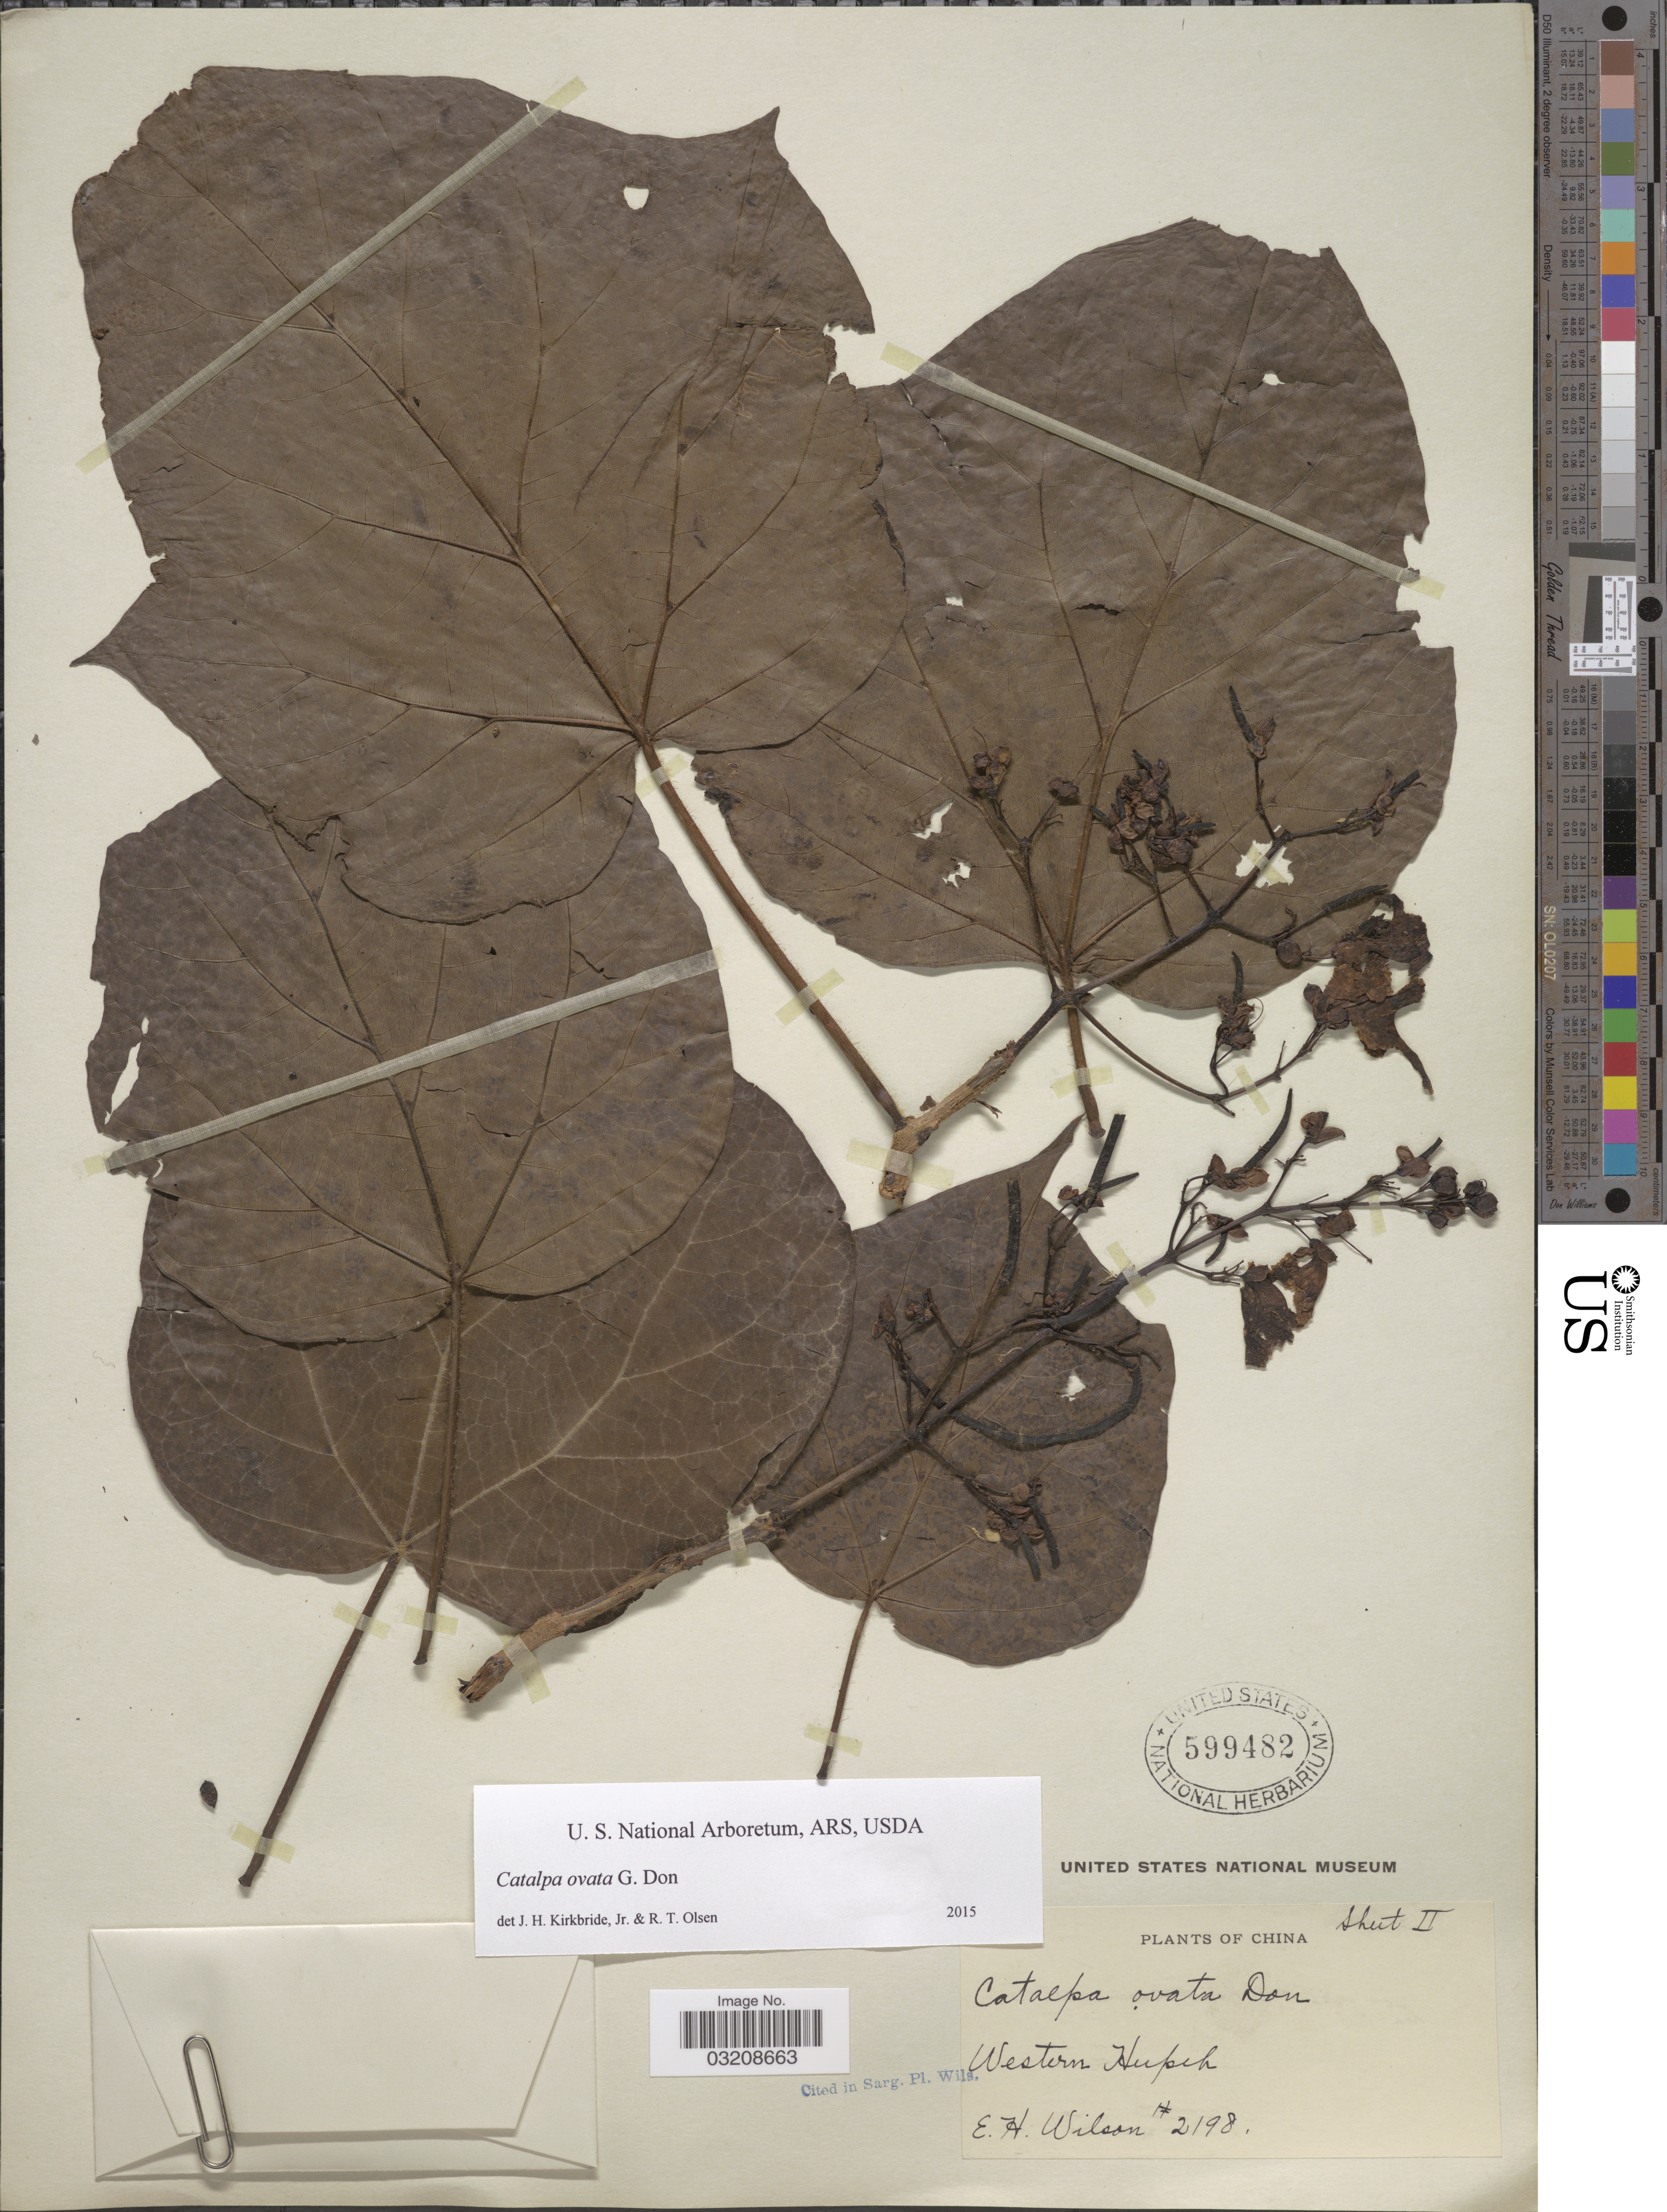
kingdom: Plantae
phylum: Tracheophyta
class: Magnoliopsida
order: Lamiales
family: Bignoniaceae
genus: Catalpa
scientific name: Catalpa ovata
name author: G. Don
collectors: E. Wilson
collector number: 2198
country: China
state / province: Hubei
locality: Western Hupeh.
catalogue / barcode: US 599482